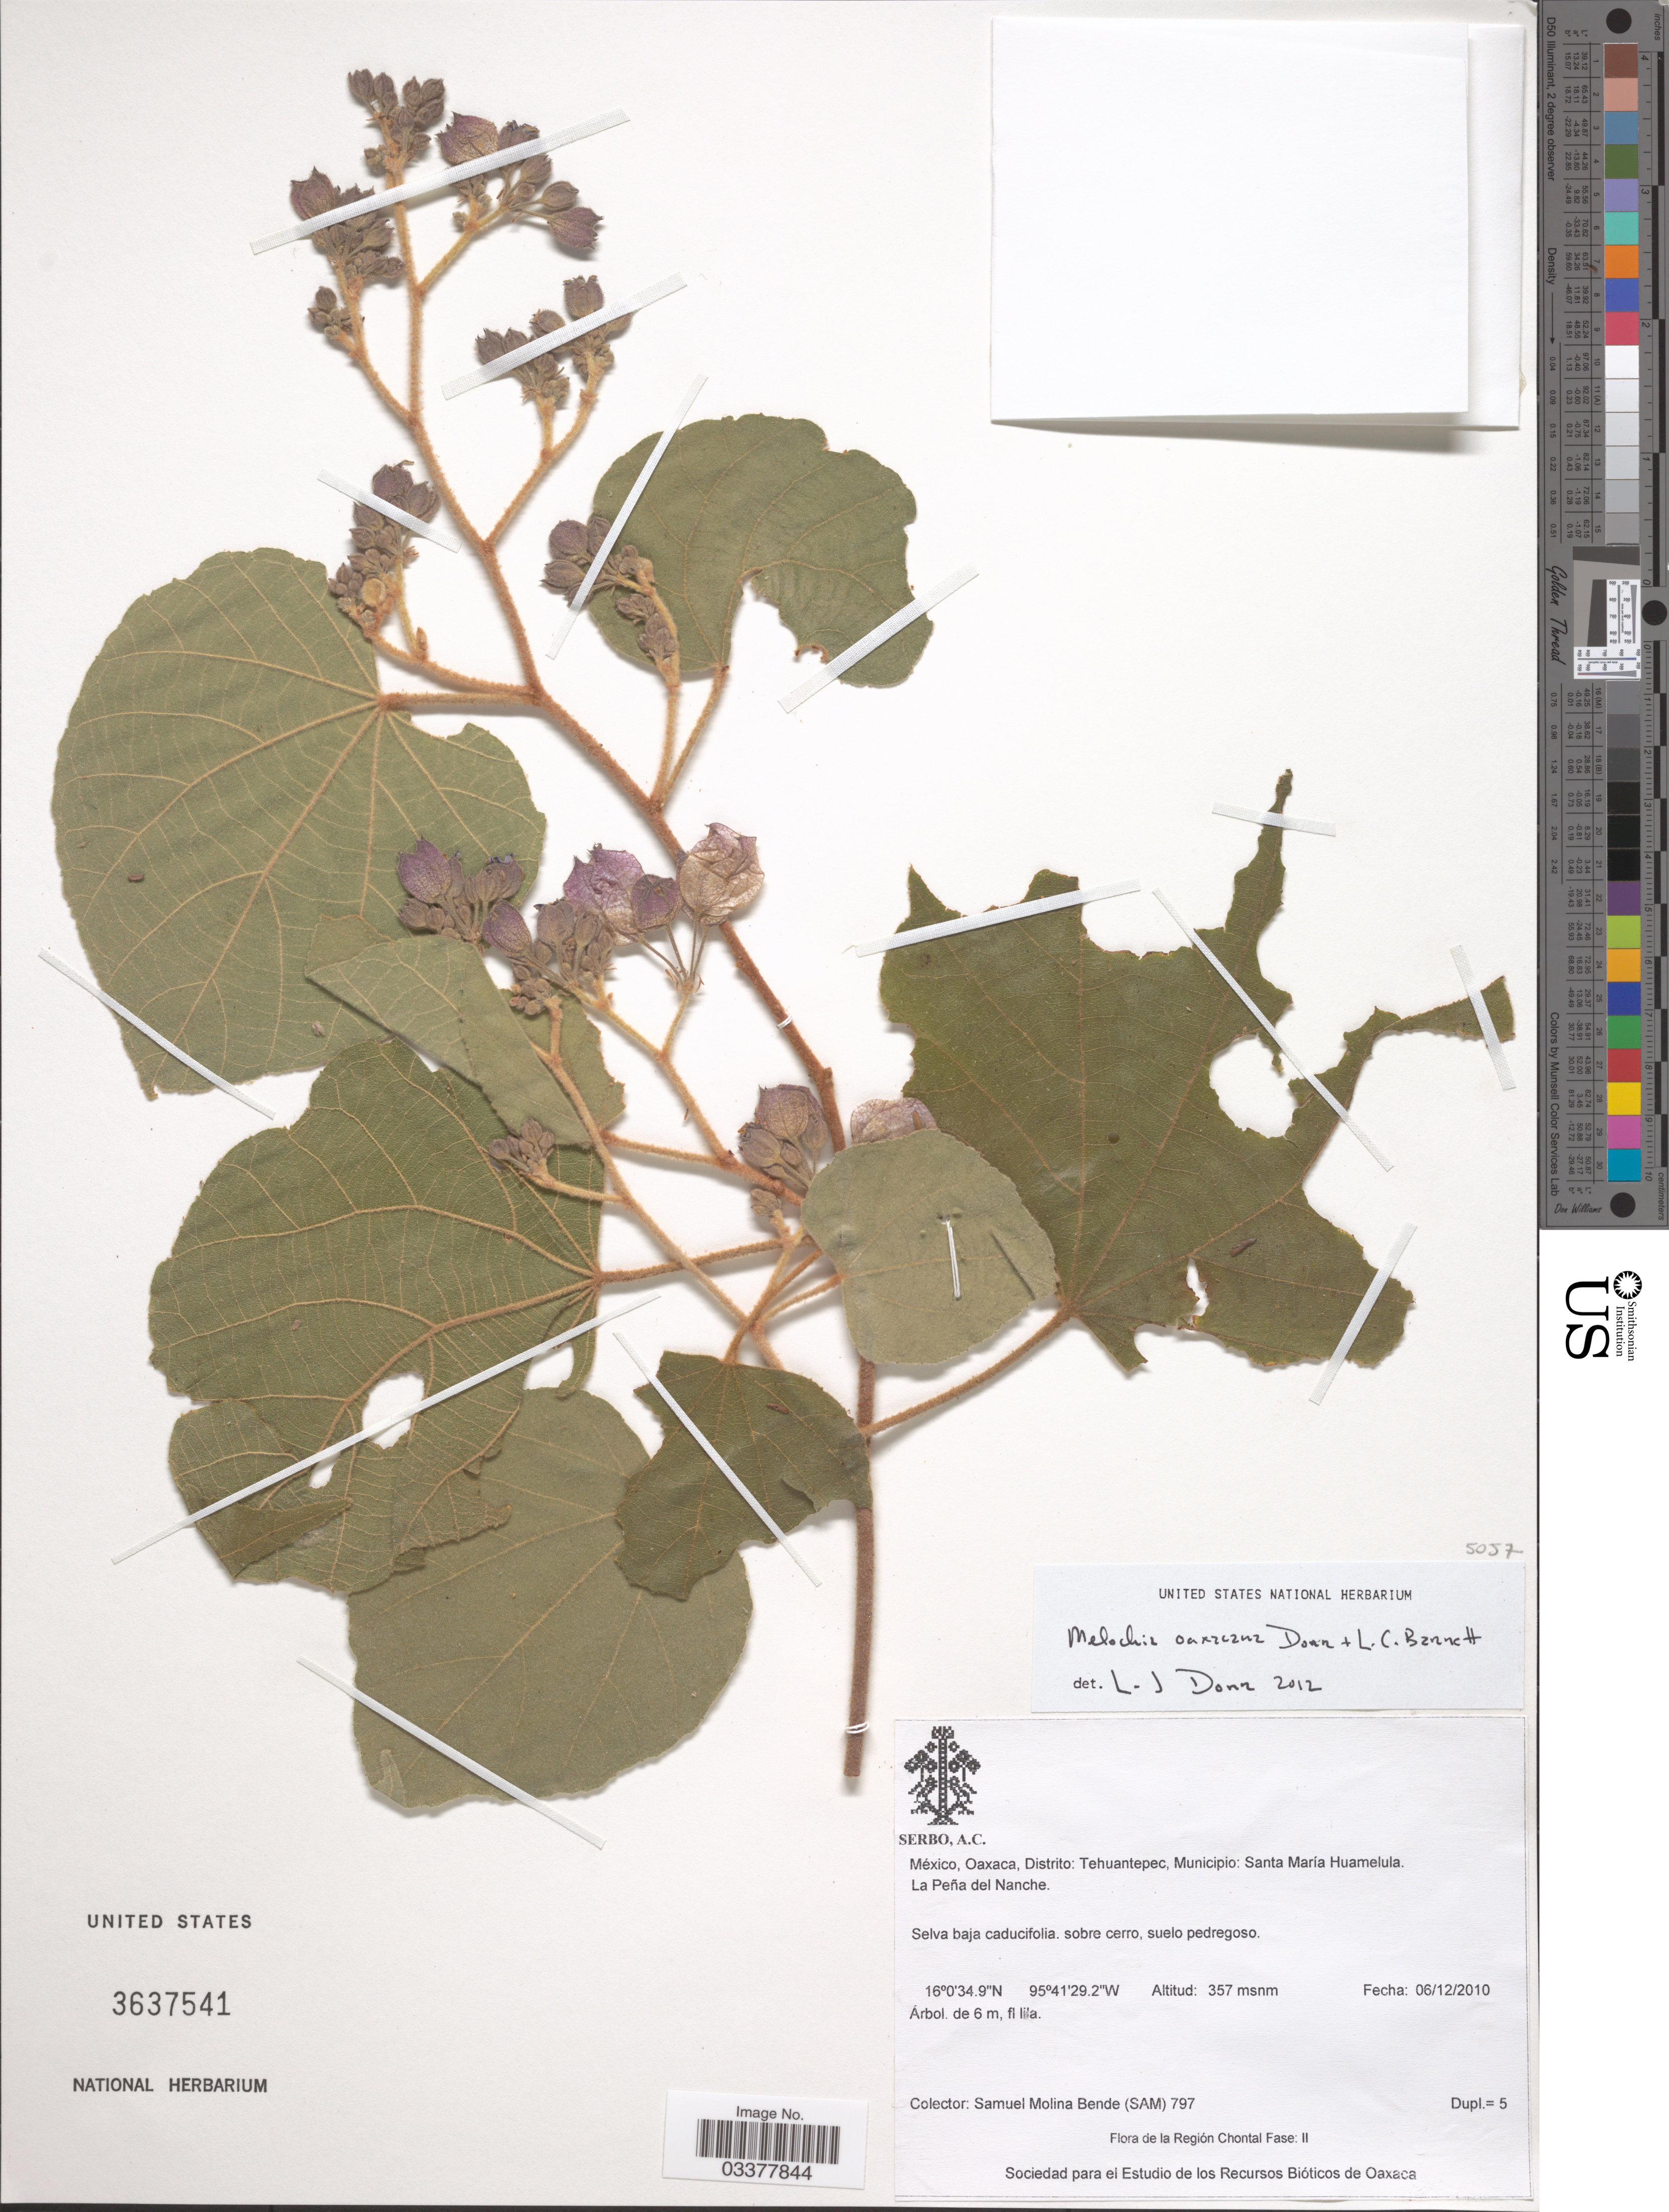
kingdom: Plantae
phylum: Tracheophyta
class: Magnoliopsida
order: Malvales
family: Malvaceae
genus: Melochia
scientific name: Melochia oaxacana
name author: Dorr & L.C. Barnett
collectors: S. Molina Bende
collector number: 797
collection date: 2010-12-06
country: Mexico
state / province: Oaxaca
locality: Distrito: Tehuantepec, Municipio: Santa María Huamelula. La Peña del Nanche.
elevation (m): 357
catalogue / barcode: US 3637541